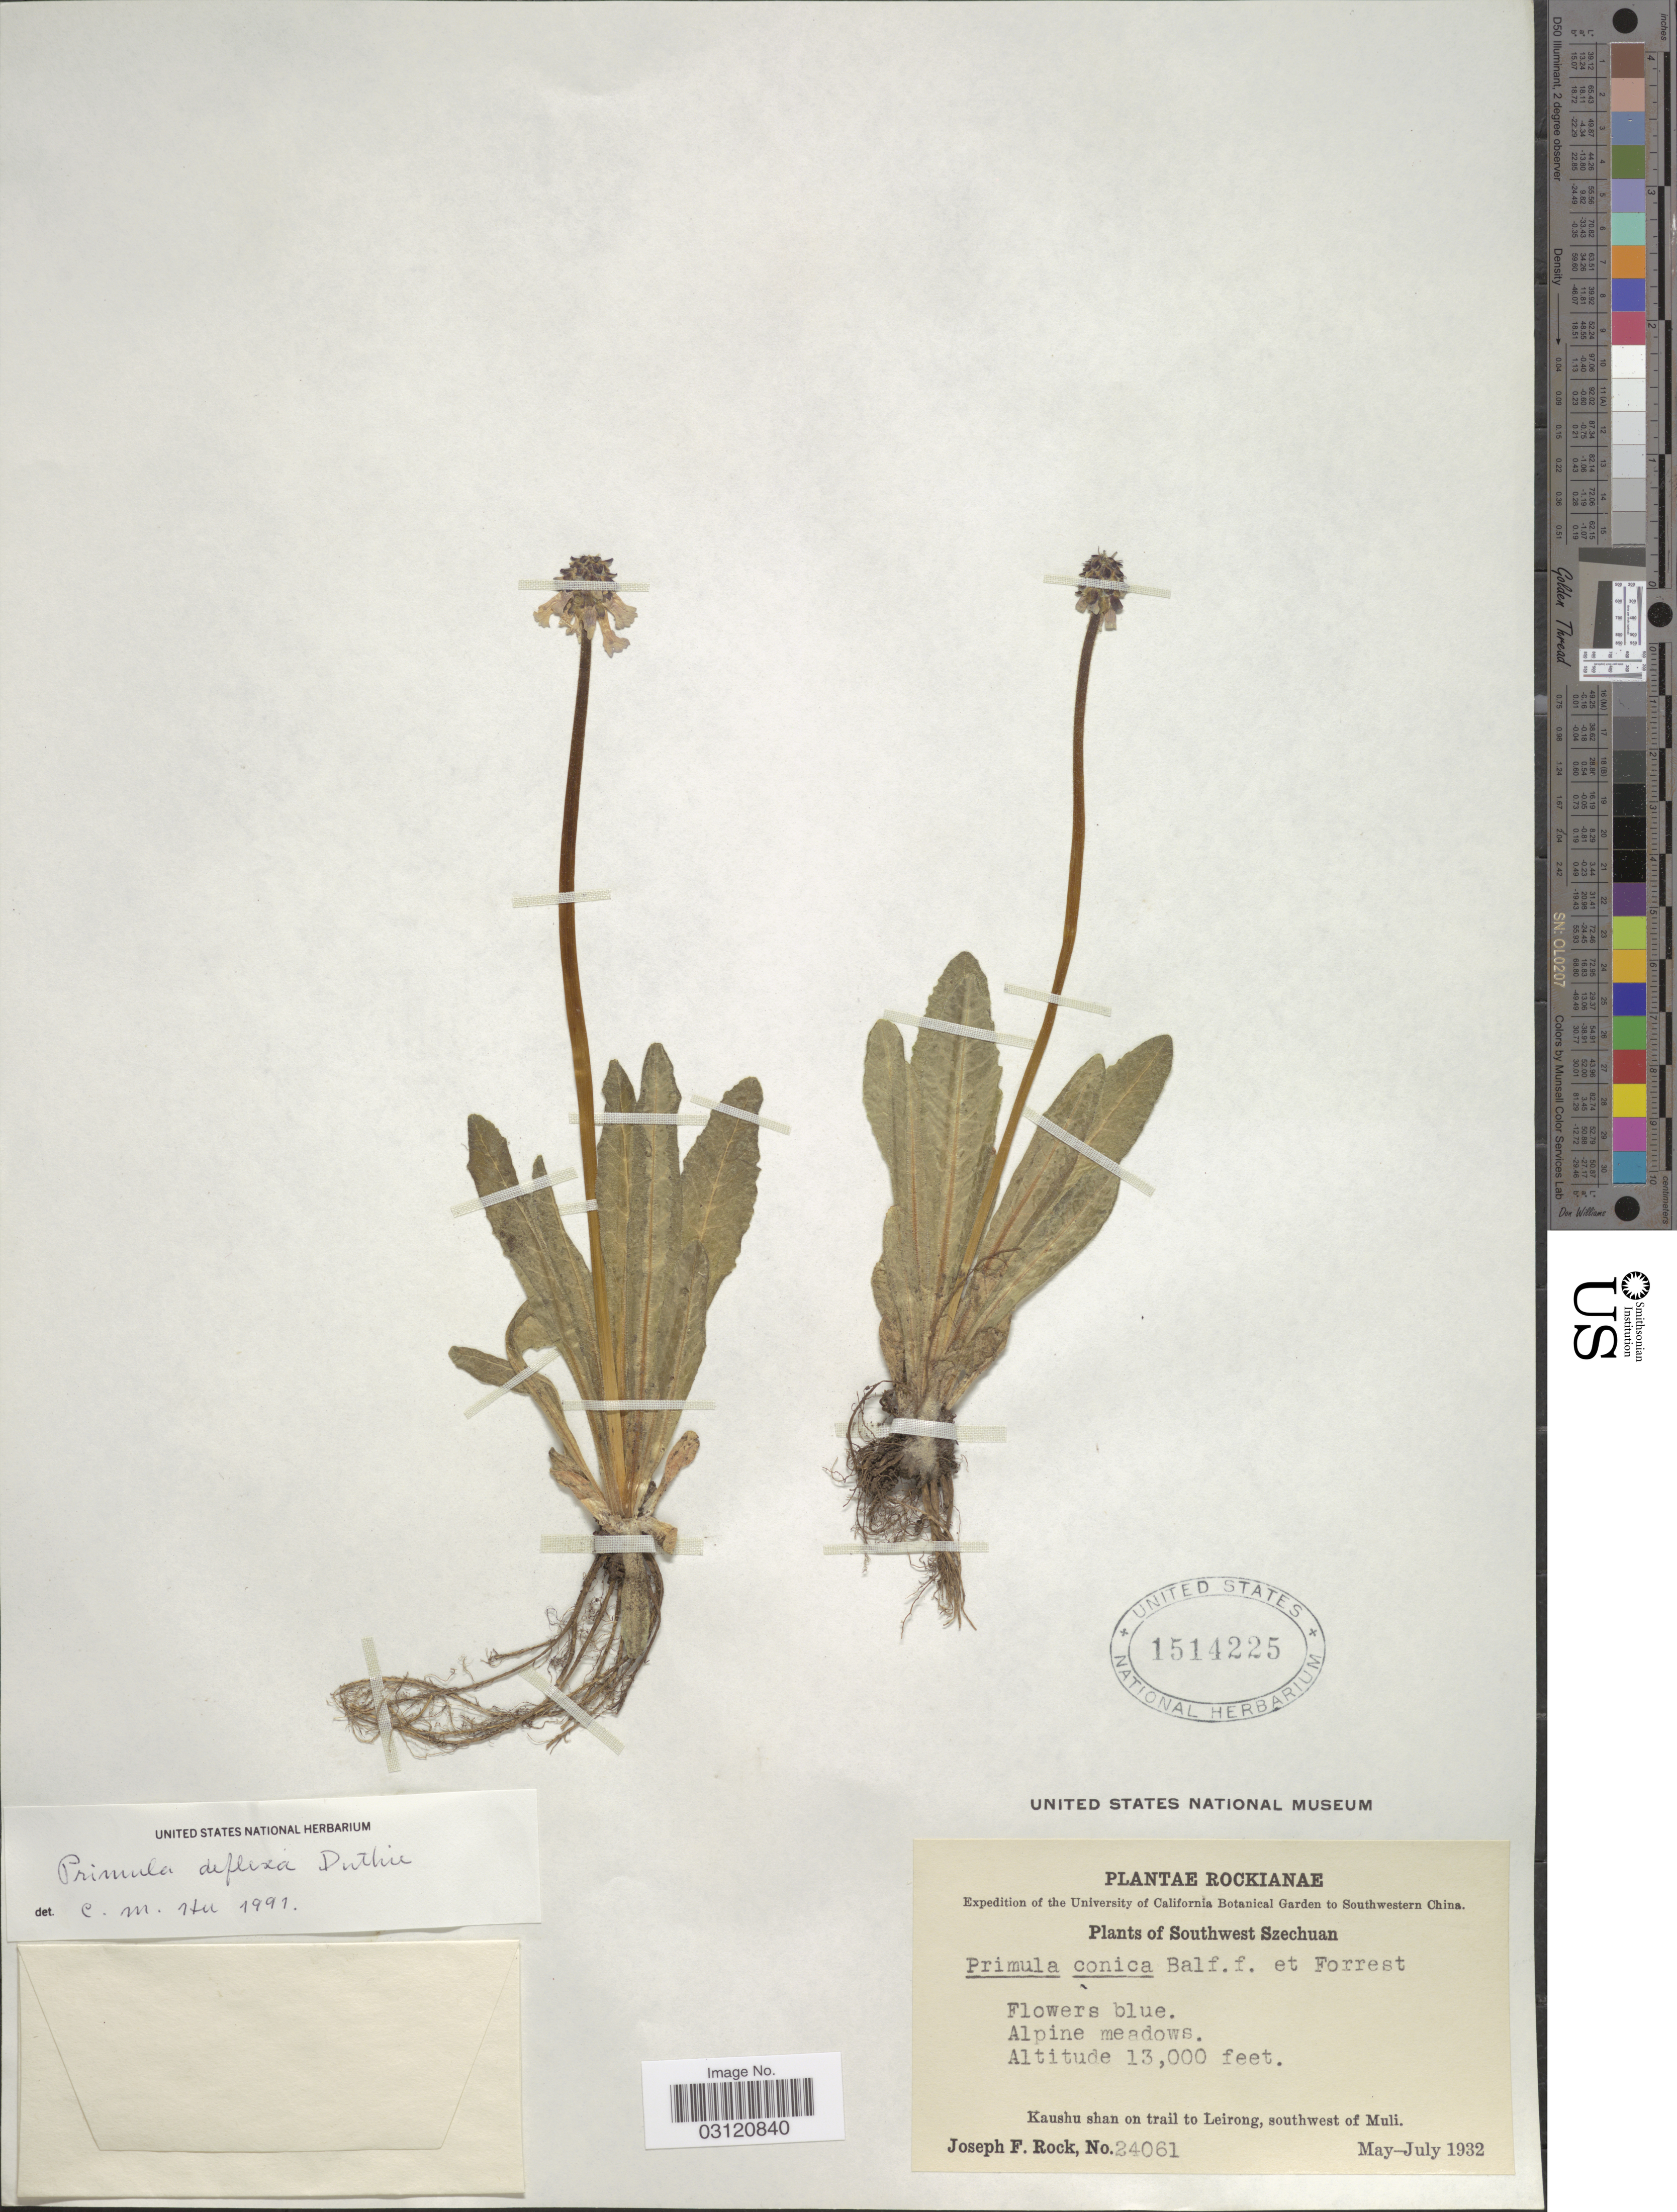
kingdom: Plantae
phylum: Tracheophyta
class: Magnoliopsida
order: Ericales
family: Primulaceae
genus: Primula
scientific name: Primula deflexa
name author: Duthie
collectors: J. F. Rock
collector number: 24061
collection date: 1932-05/1932-07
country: China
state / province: Sichuan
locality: Southwestern China. Southwest Szechuan. Kaushu shan on trail to Leirong, southwest of Muli.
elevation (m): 3962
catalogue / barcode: US 1514225